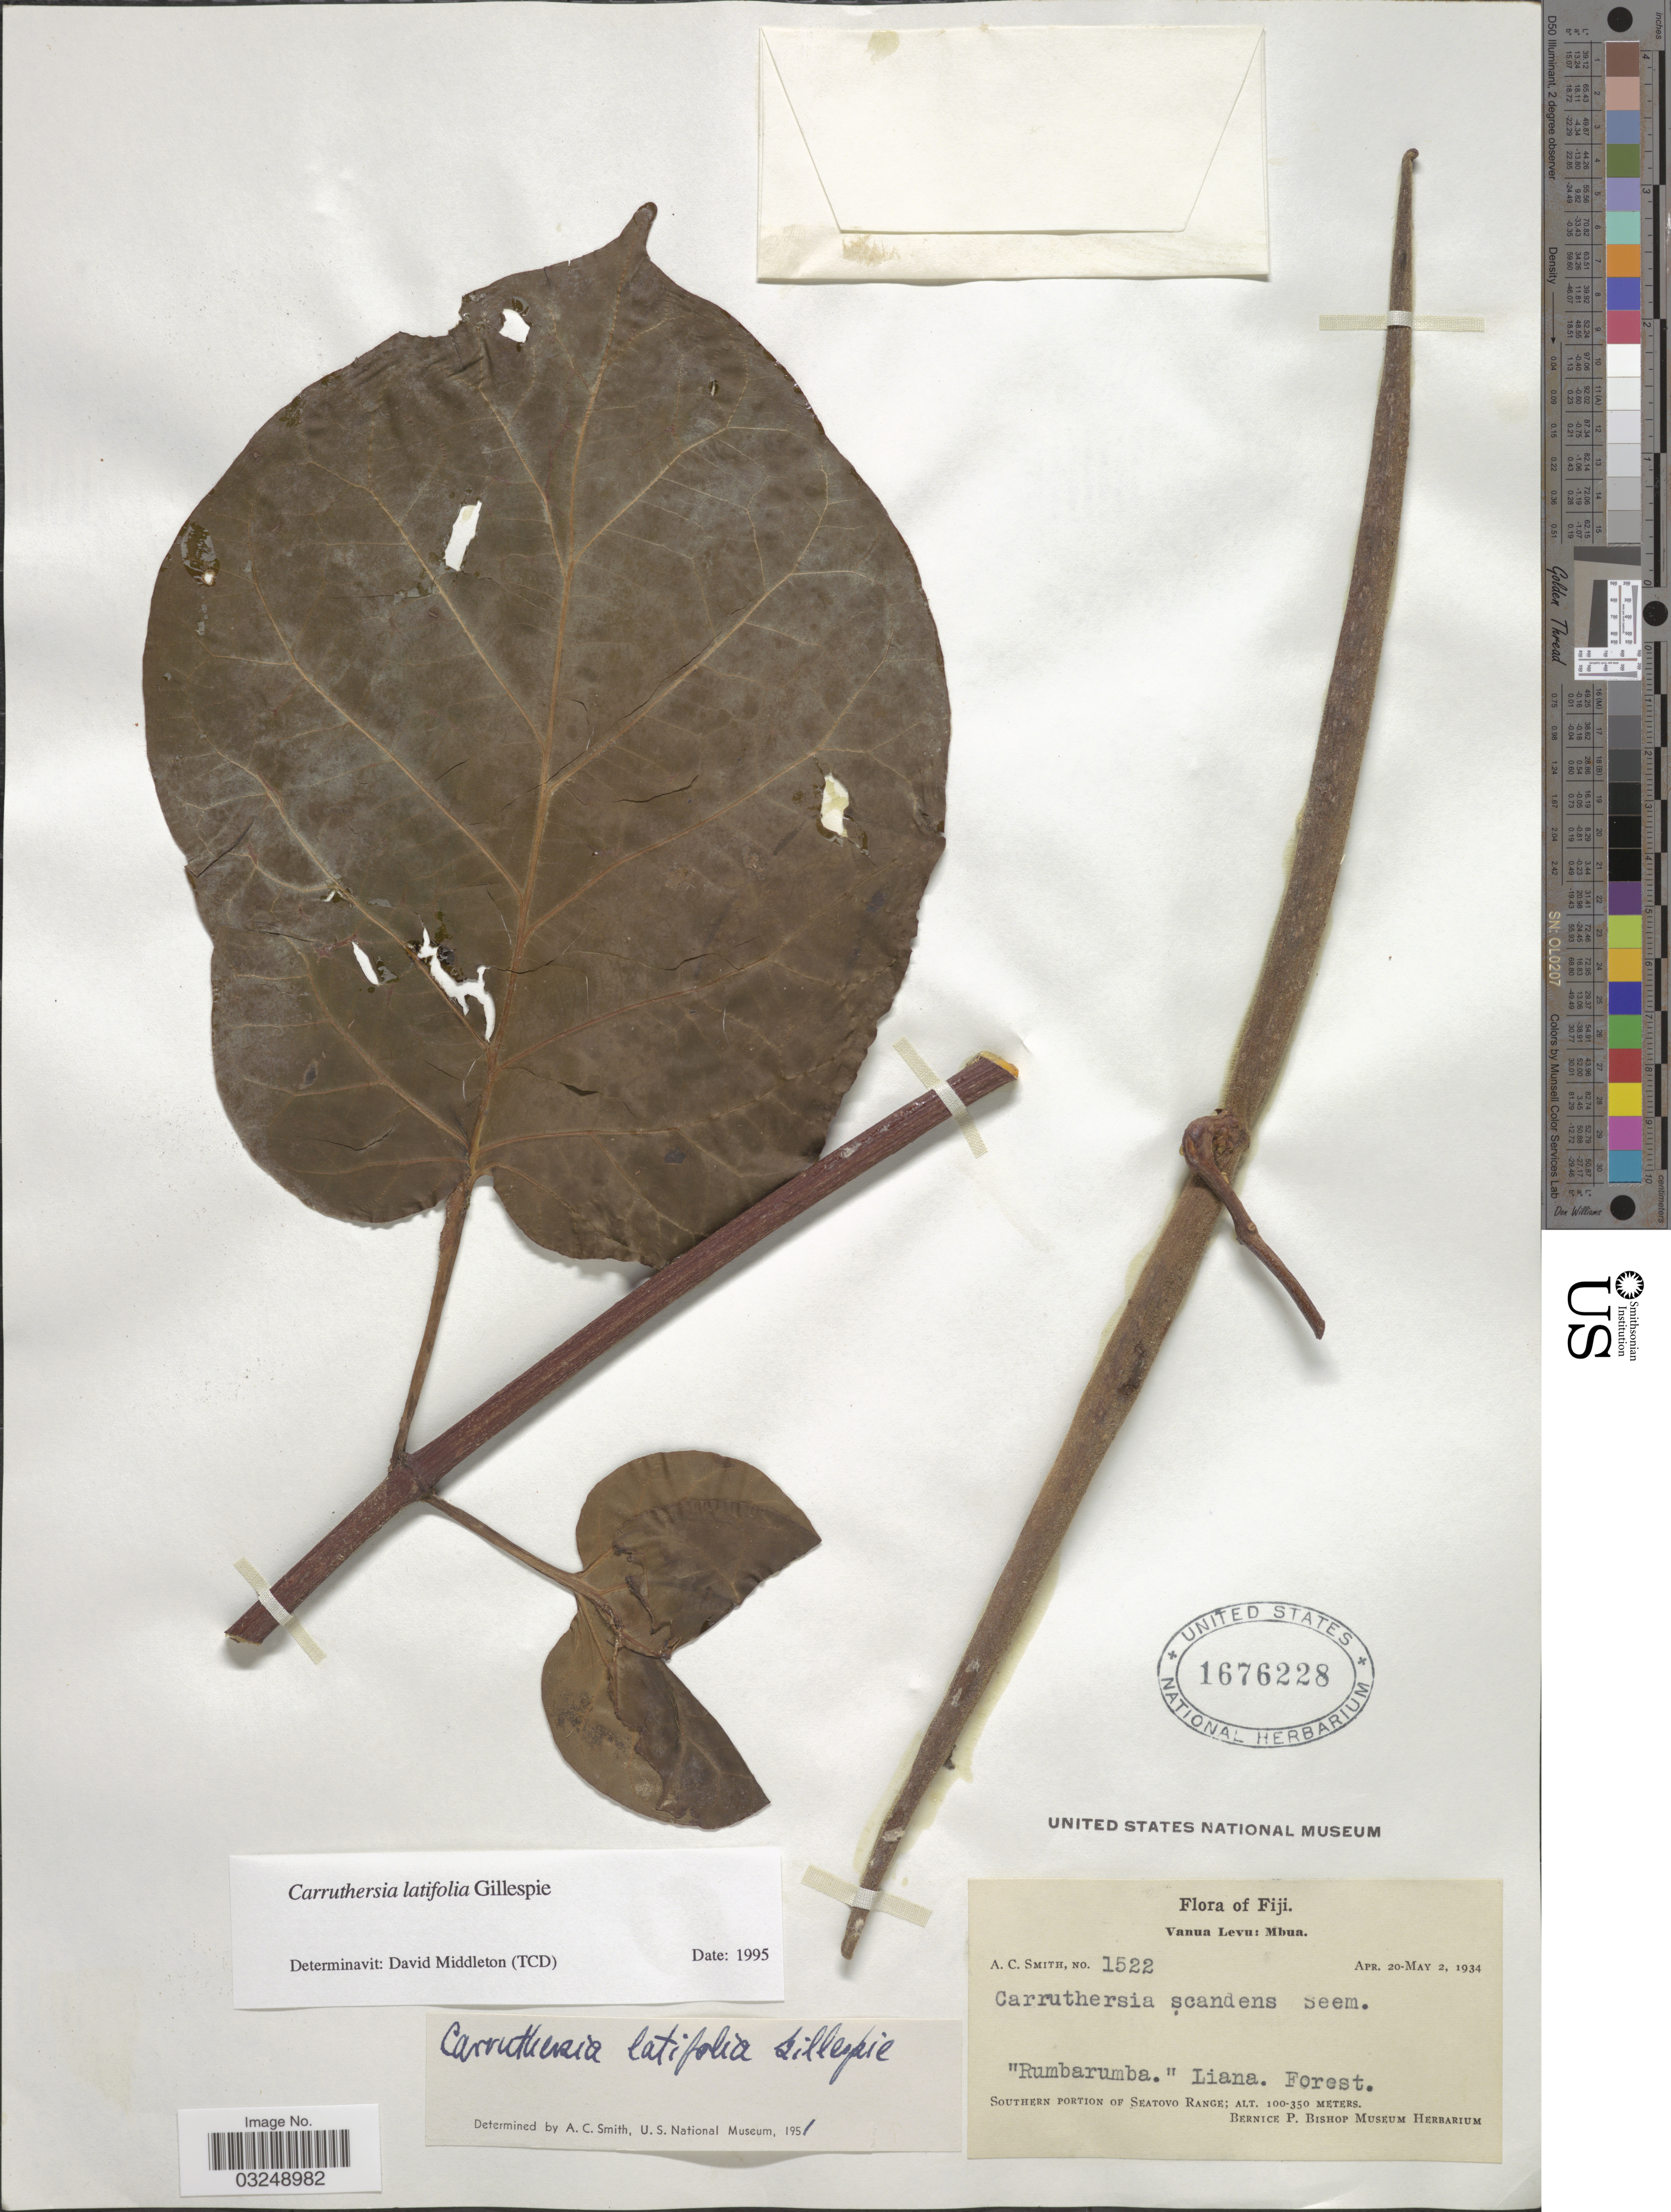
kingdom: Plantae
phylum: Tracheophyta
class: Magnoliopsida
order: Gentianales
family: Apocynaceae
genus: Carruthersia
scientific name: Carruthersia latifolia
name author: Gillespie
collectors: A. C. Smith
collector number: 1522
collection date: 1934-04-20/1934-05-02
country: Fiji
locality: Vanua Levu: Mbua. Southern Portion of Seatovo Range.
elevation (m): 100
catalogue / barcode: US 1676228